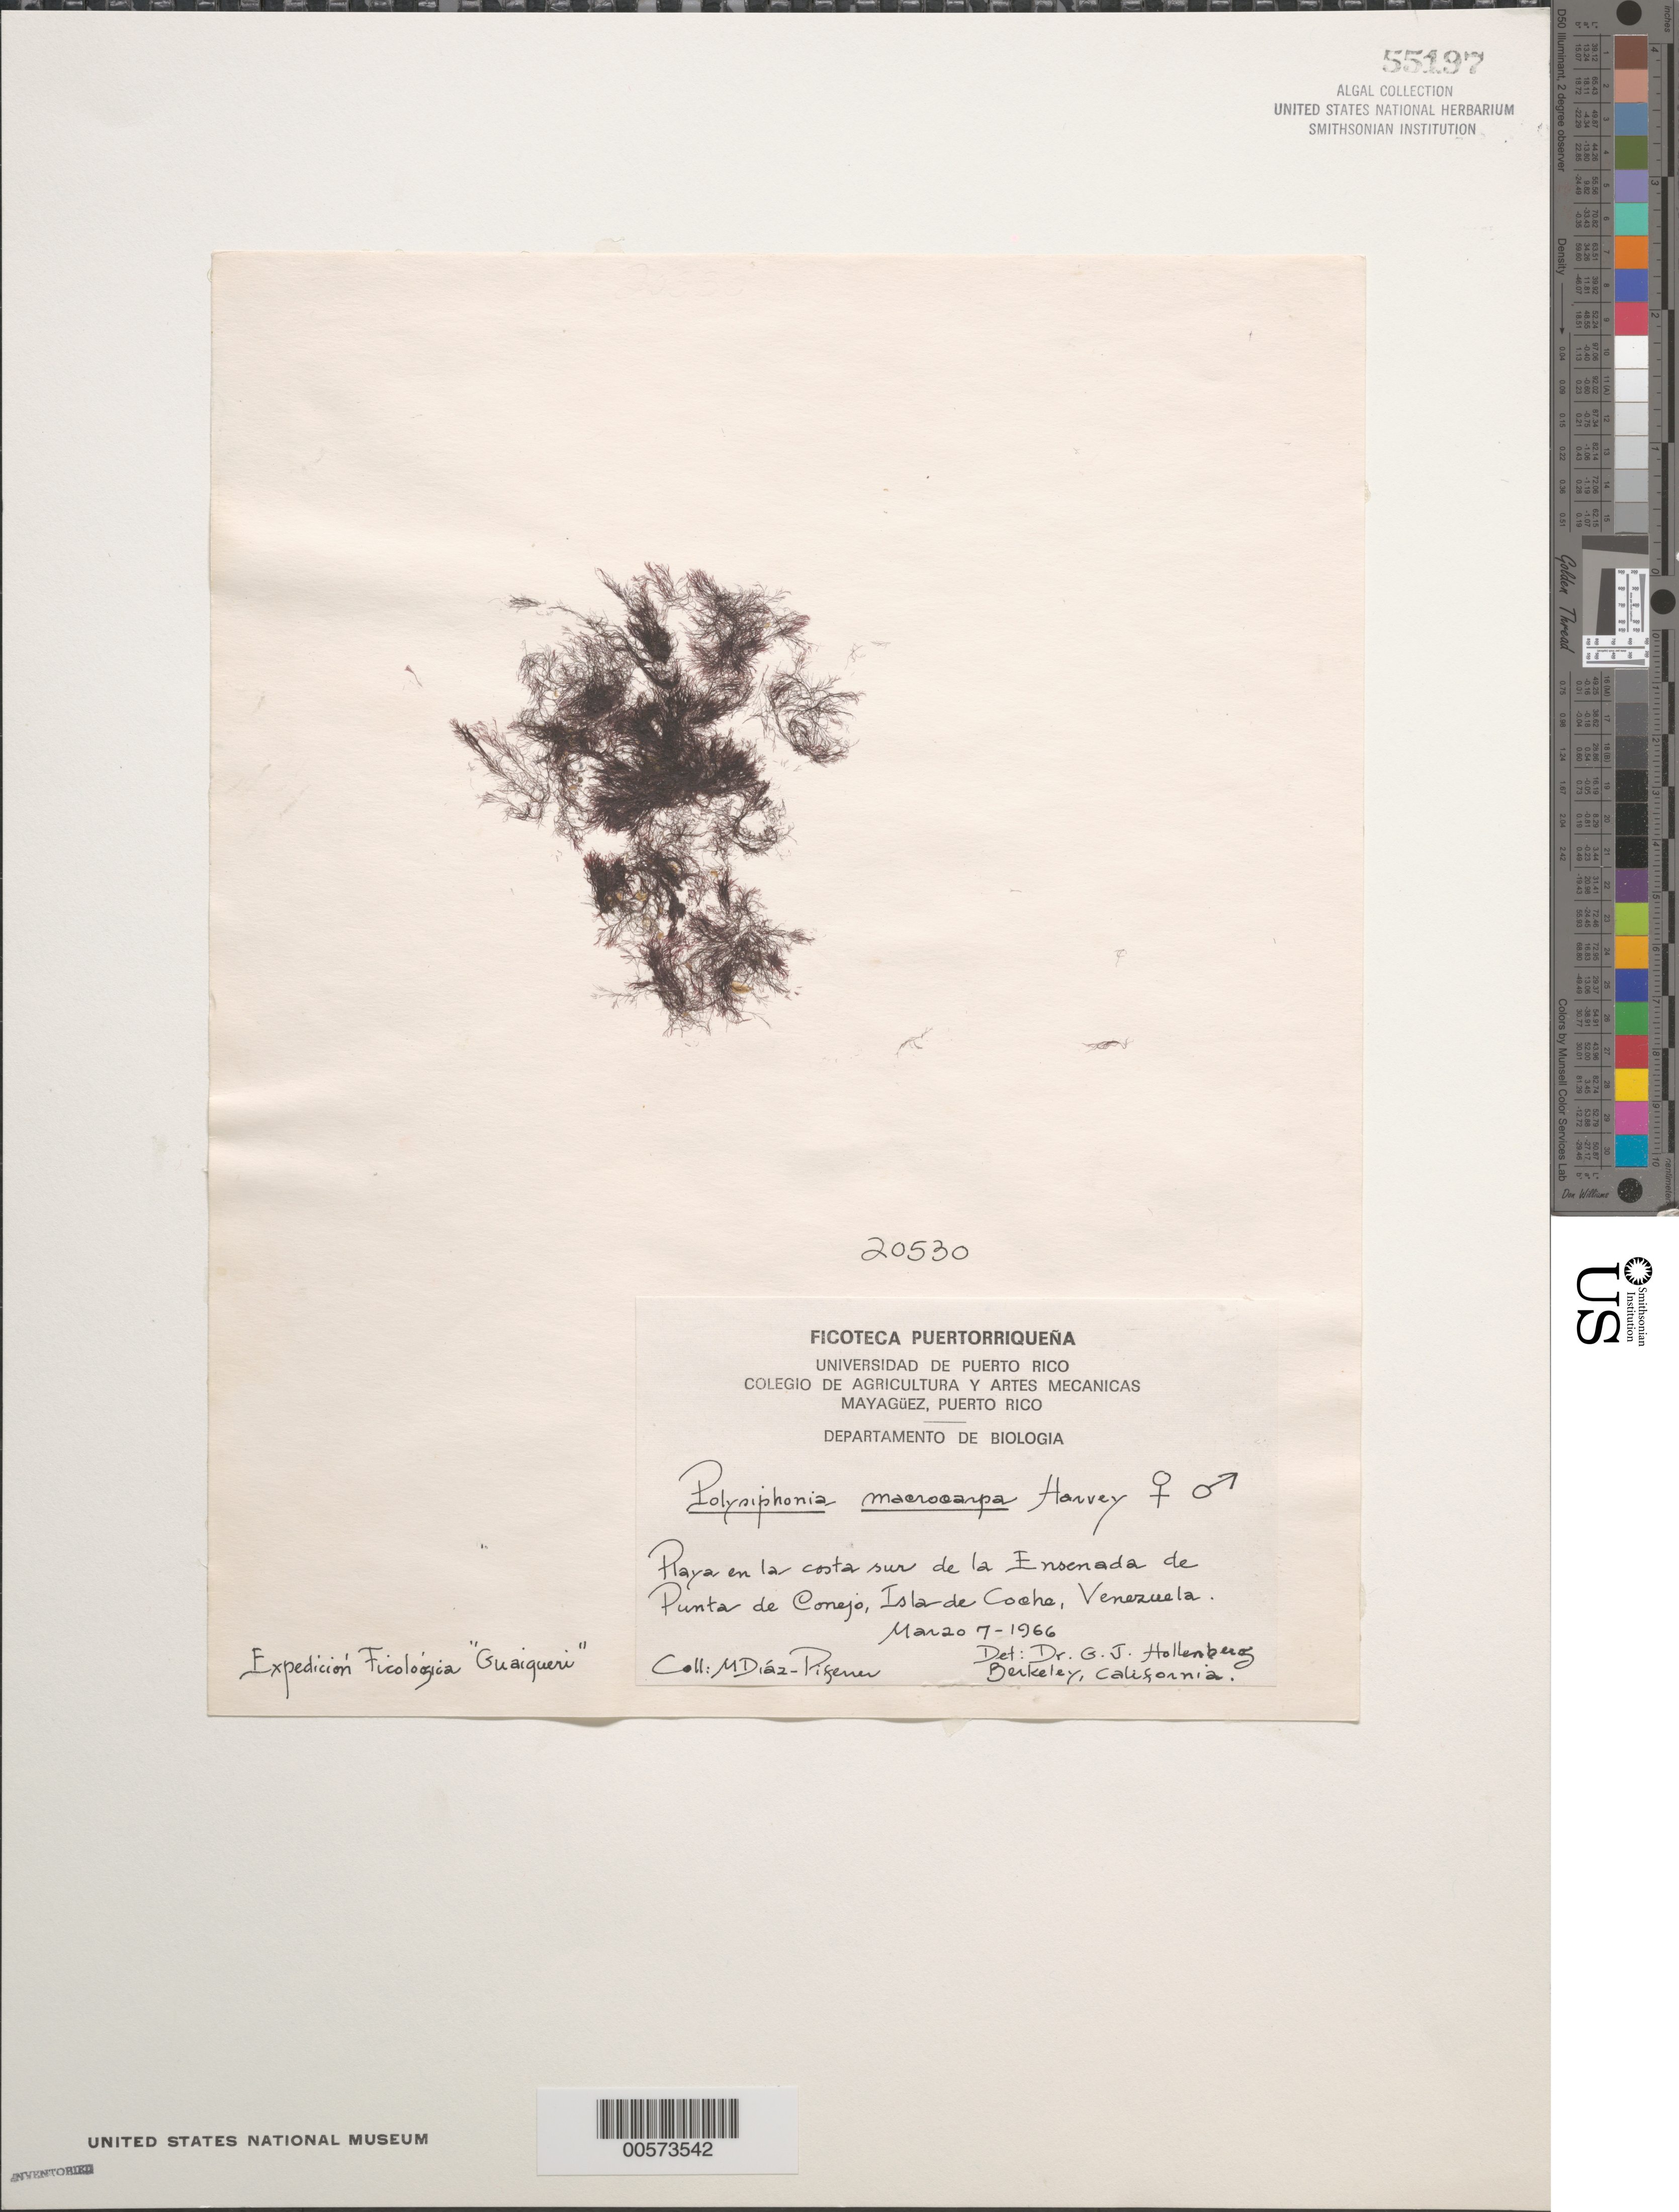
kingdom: Plantae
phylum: Rhodophyta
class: Florideophyceae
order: Ceramiales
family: Rhodomelaceae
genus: Polysiphonia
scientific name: Polysiphonia macrocarpa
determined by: Hollenberg, George J.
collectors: M. Diaz-Piferrer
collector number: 20530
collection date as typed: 07 Mar 1966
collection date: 1966-03-07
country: Venezuela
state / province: Nueva Esparta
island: Coche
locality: Ensenada de Punta de Conejo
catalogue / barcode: US 55197